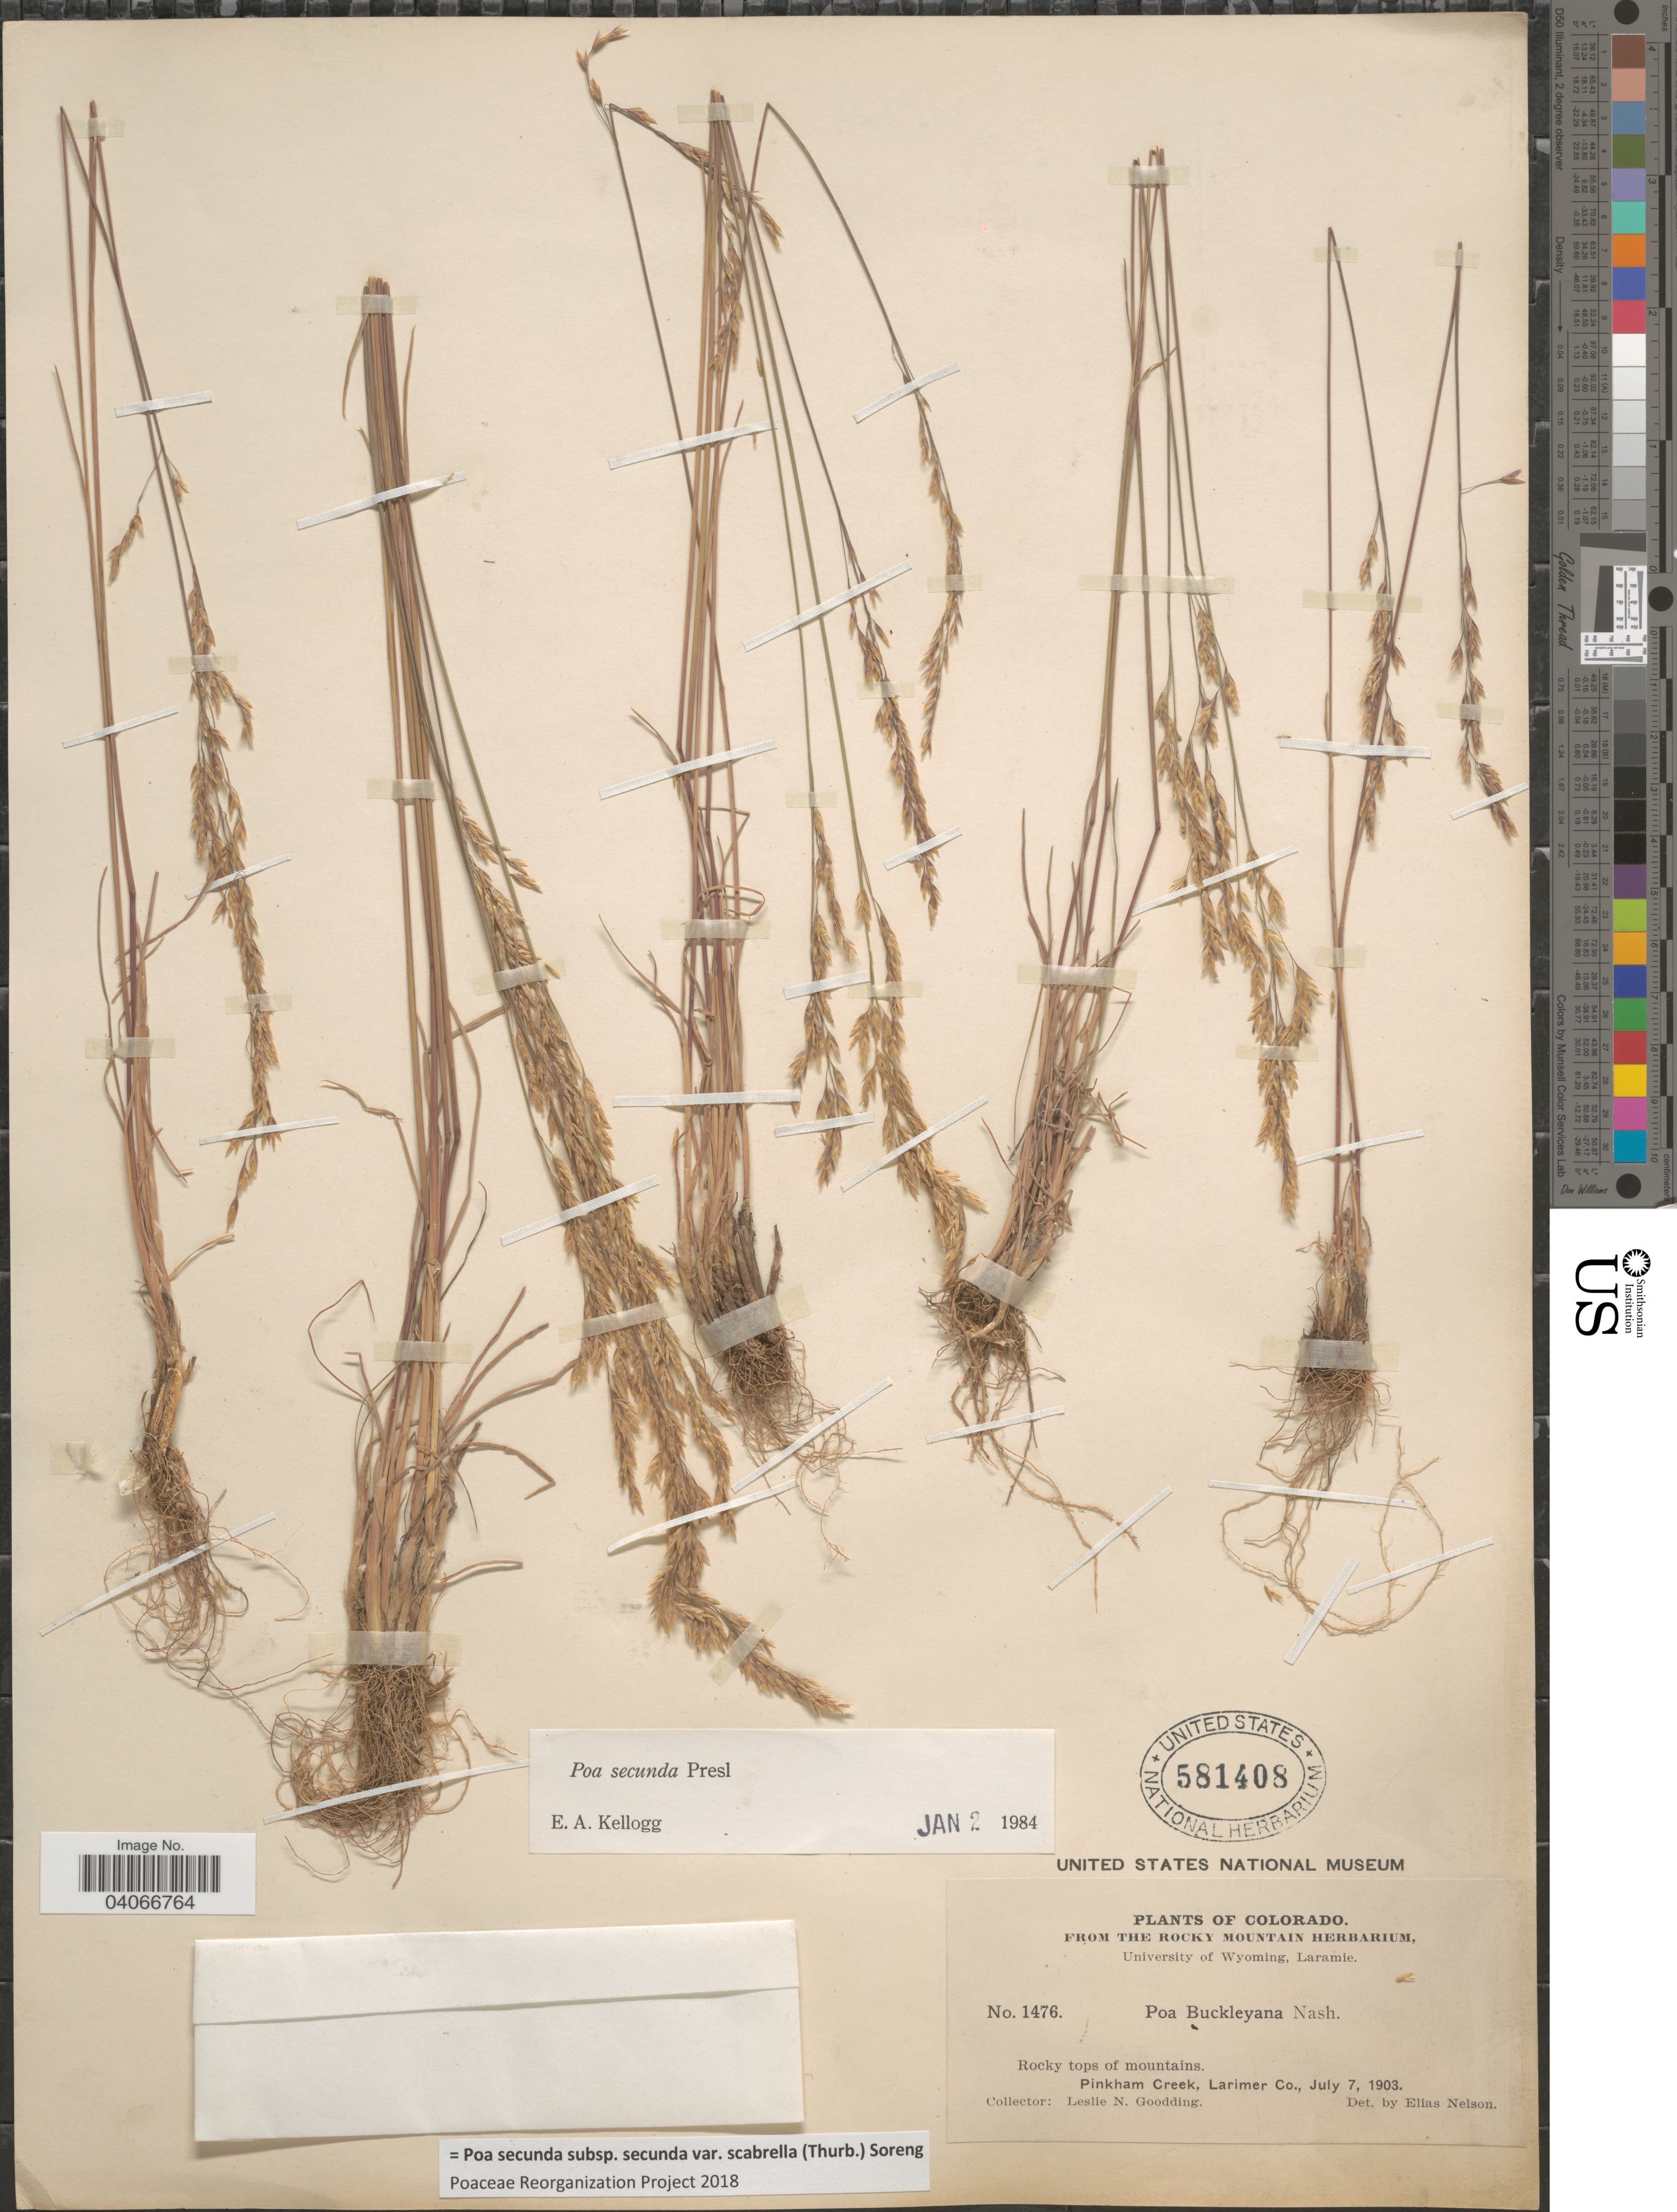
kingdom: Plantae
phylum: Tracheophyta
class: Liliopsida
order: Poales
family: Poaceae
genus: Poa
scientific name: Poa secunda subsp. secunda var. scabrella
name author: (Thurb.) Soreng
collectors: L. N. Goodding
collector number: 1476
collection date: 1903-07-07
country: United States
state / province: Colorado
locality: Pinkham Creek, Larimer Co.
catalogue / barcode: US 581408